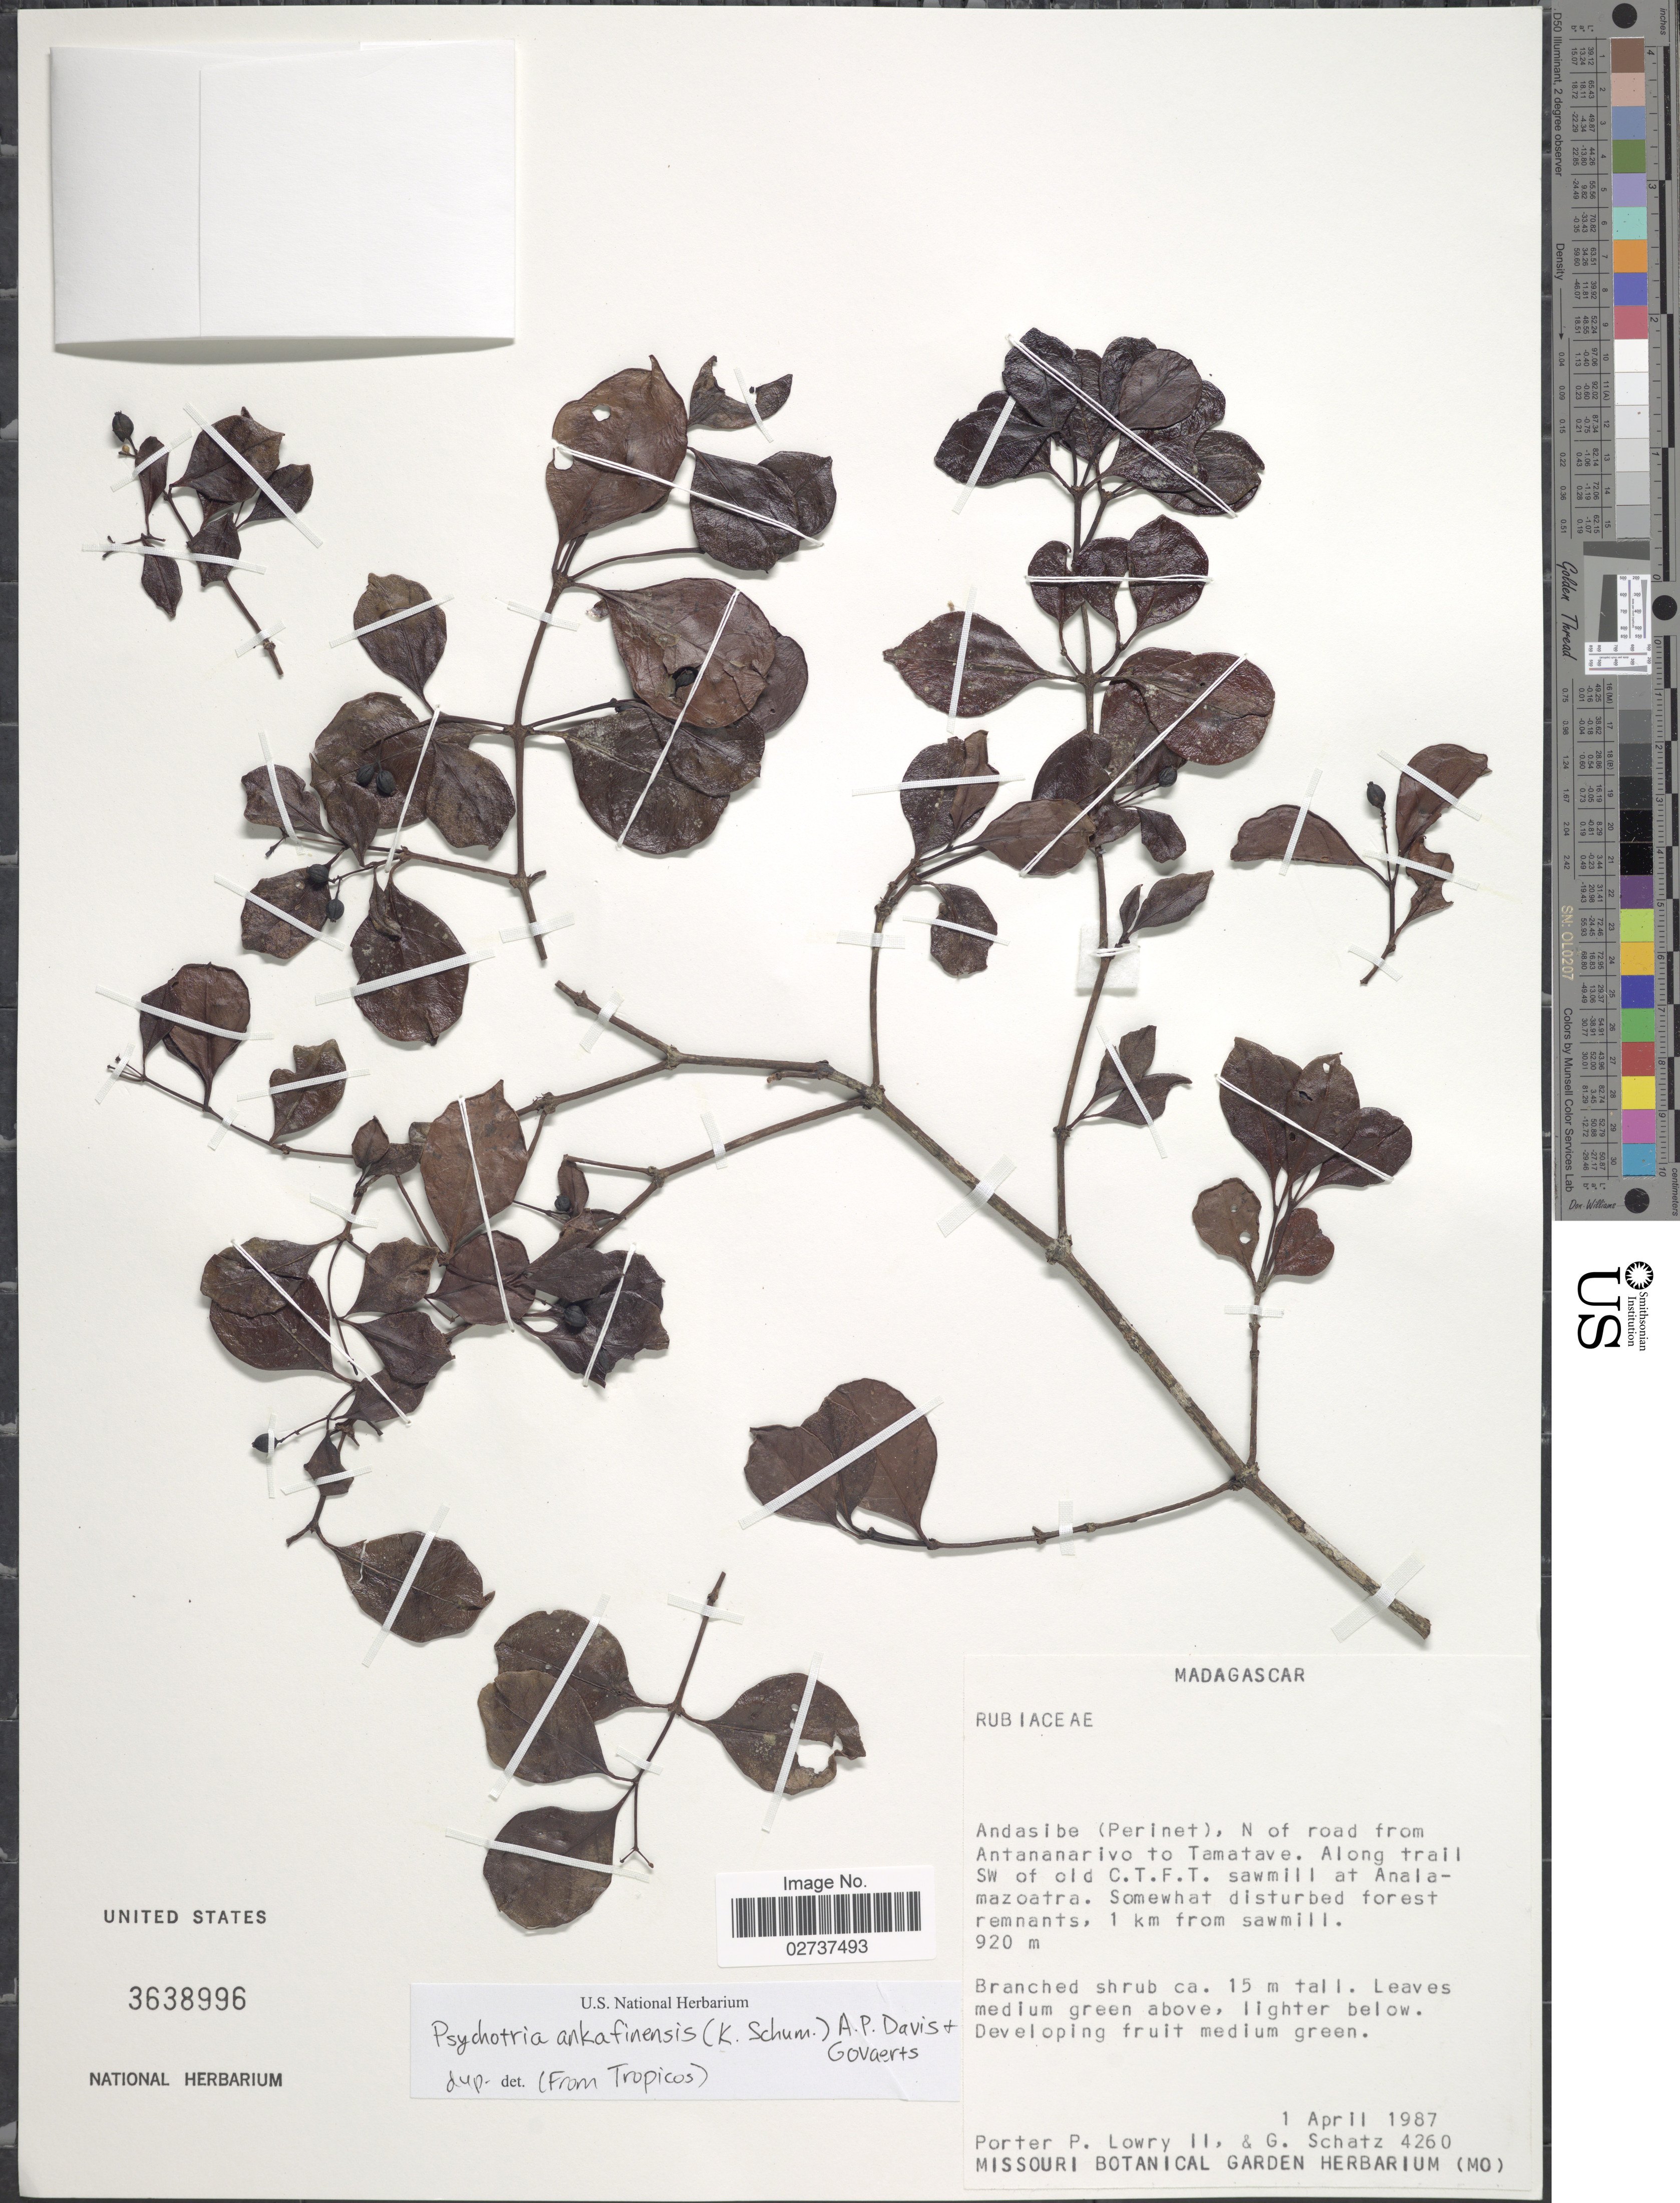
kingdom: Plantae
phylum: Tracheophyta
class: Magnoliopsida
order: Gentianales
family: Rubiaceae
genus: Psychotria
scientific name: Psychotria ankafinensis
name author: (K. Schum.) A.P. Davis & Govaerts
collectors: P. P. Lowry & G. C. Schatz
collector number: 4260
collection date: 1987-04-01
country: Madagascar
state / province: Alaotra Mangoro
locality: Andasibe (Perinet), N of road from Antananarivo to Tamatave, along trail SW of old C.T.F.T. sawmill at Analamazoatra.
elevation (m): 920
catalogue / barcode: US 3638996